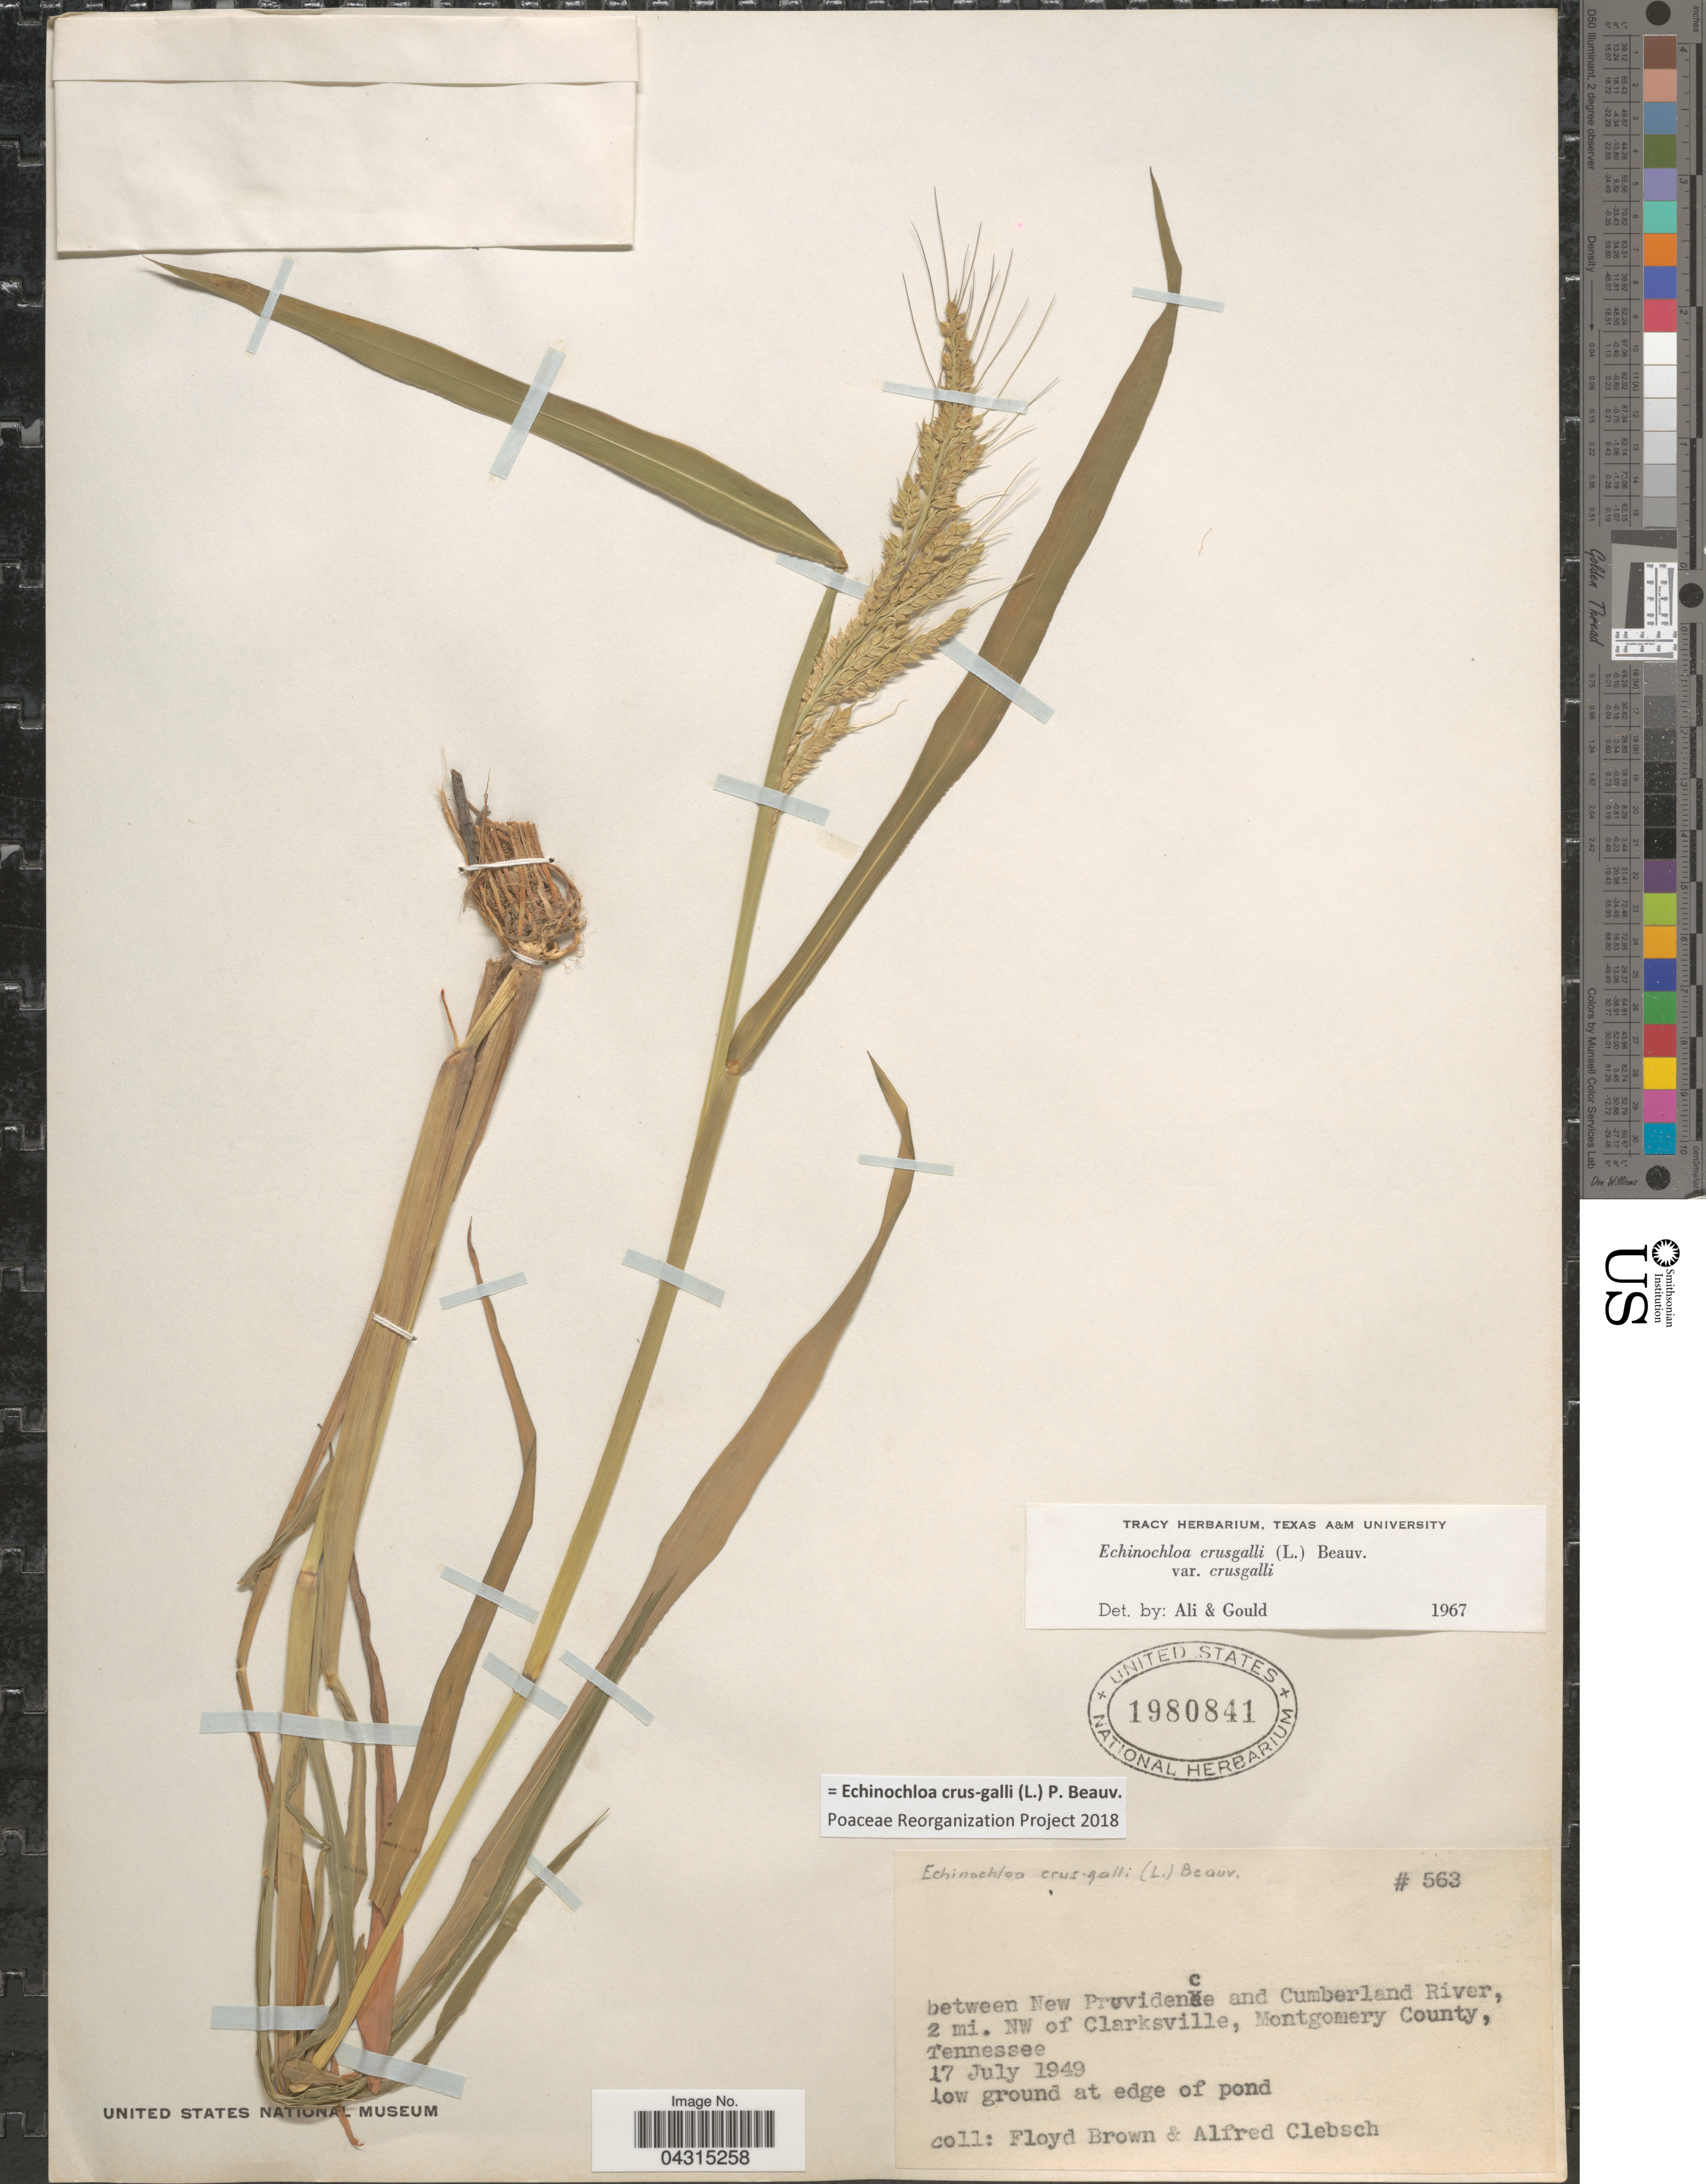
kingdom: Plantae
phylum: Tracheophyta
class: Liliopsida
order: Poales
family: Poaceae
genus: Echinochloa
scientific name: Echinochloa crus-galli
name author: (L.) P. Beauv.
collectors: F. Brown & A. Clebsch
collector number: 563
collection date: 1949-07-17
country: United States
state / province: Tennessee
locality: Between New Providence and Cumberland River, 2 mi. NW of Clarksville, Montgomery County.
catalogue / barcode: US 1980841